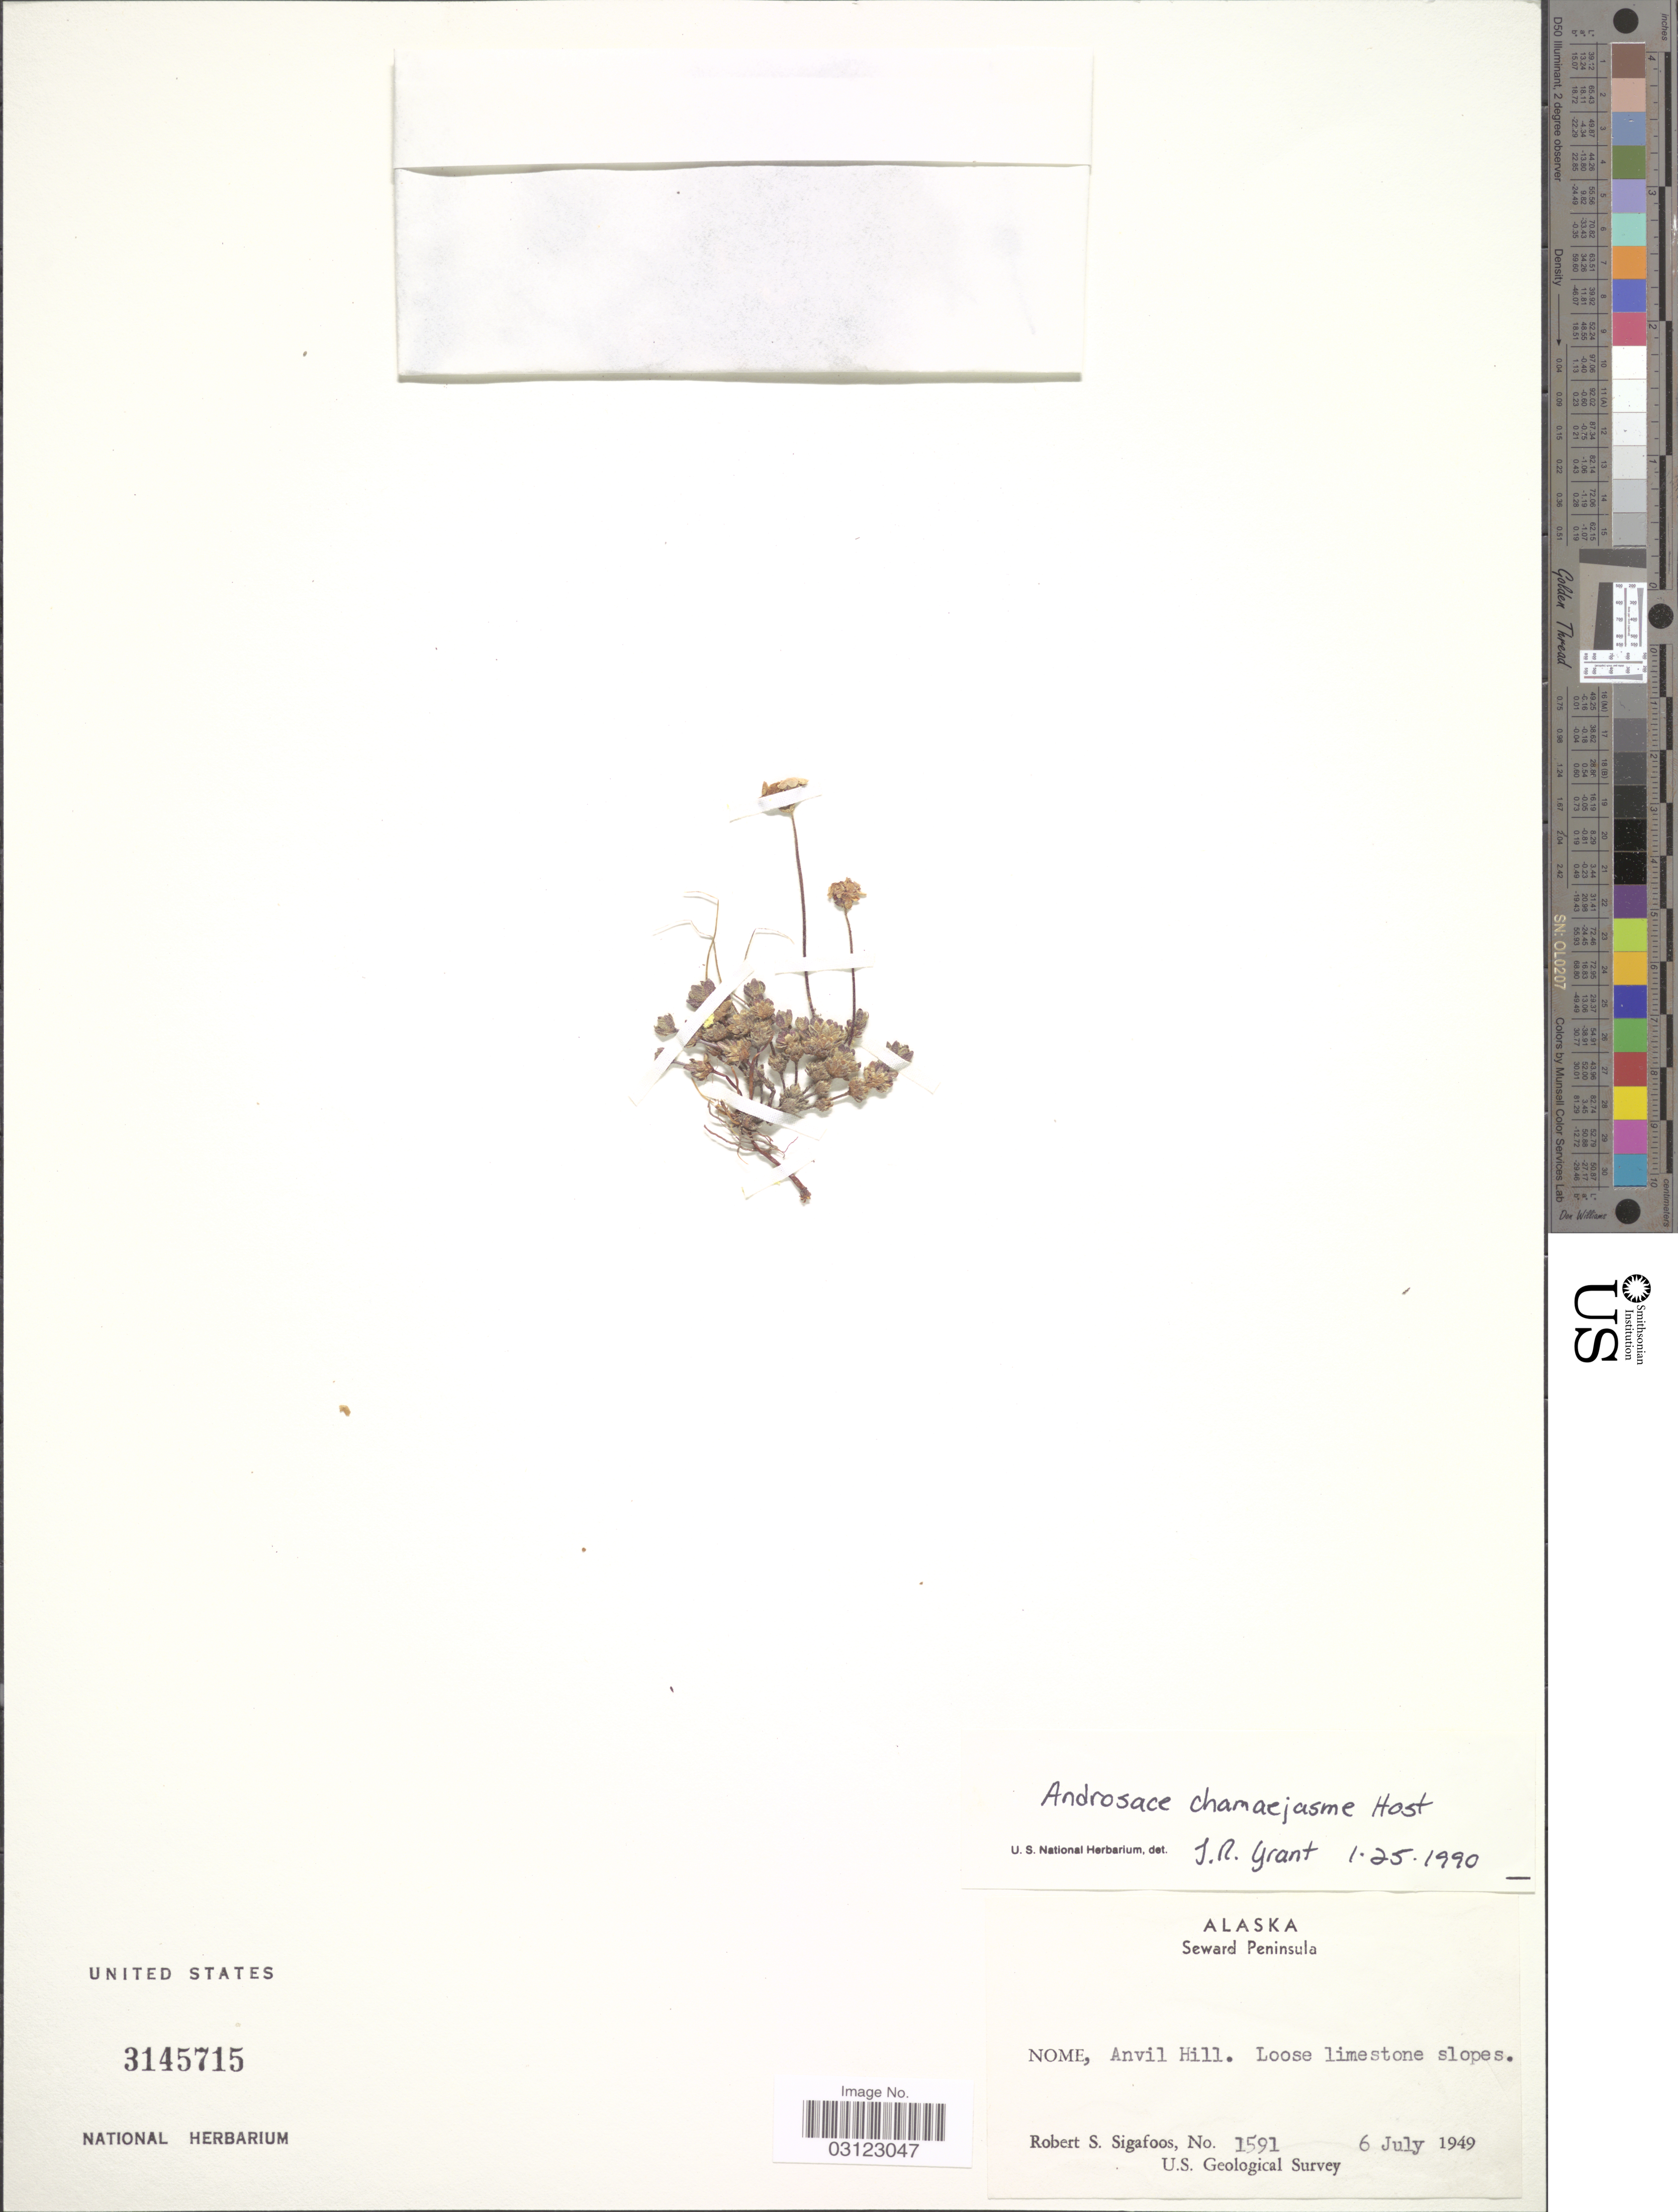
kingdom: Plantae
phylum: Tracheophyta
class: Magnoliopsida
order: Ericales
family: Primulaceae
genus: Androsace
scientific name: Androsace chamaejasme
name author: Wulfen ex Host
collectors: R. Sigafoos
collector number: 1591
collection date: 1949-07-06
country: United States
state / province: Alaska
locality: Seward Peninsula. Nome, Anvil Hill.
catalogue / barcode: US 3145715